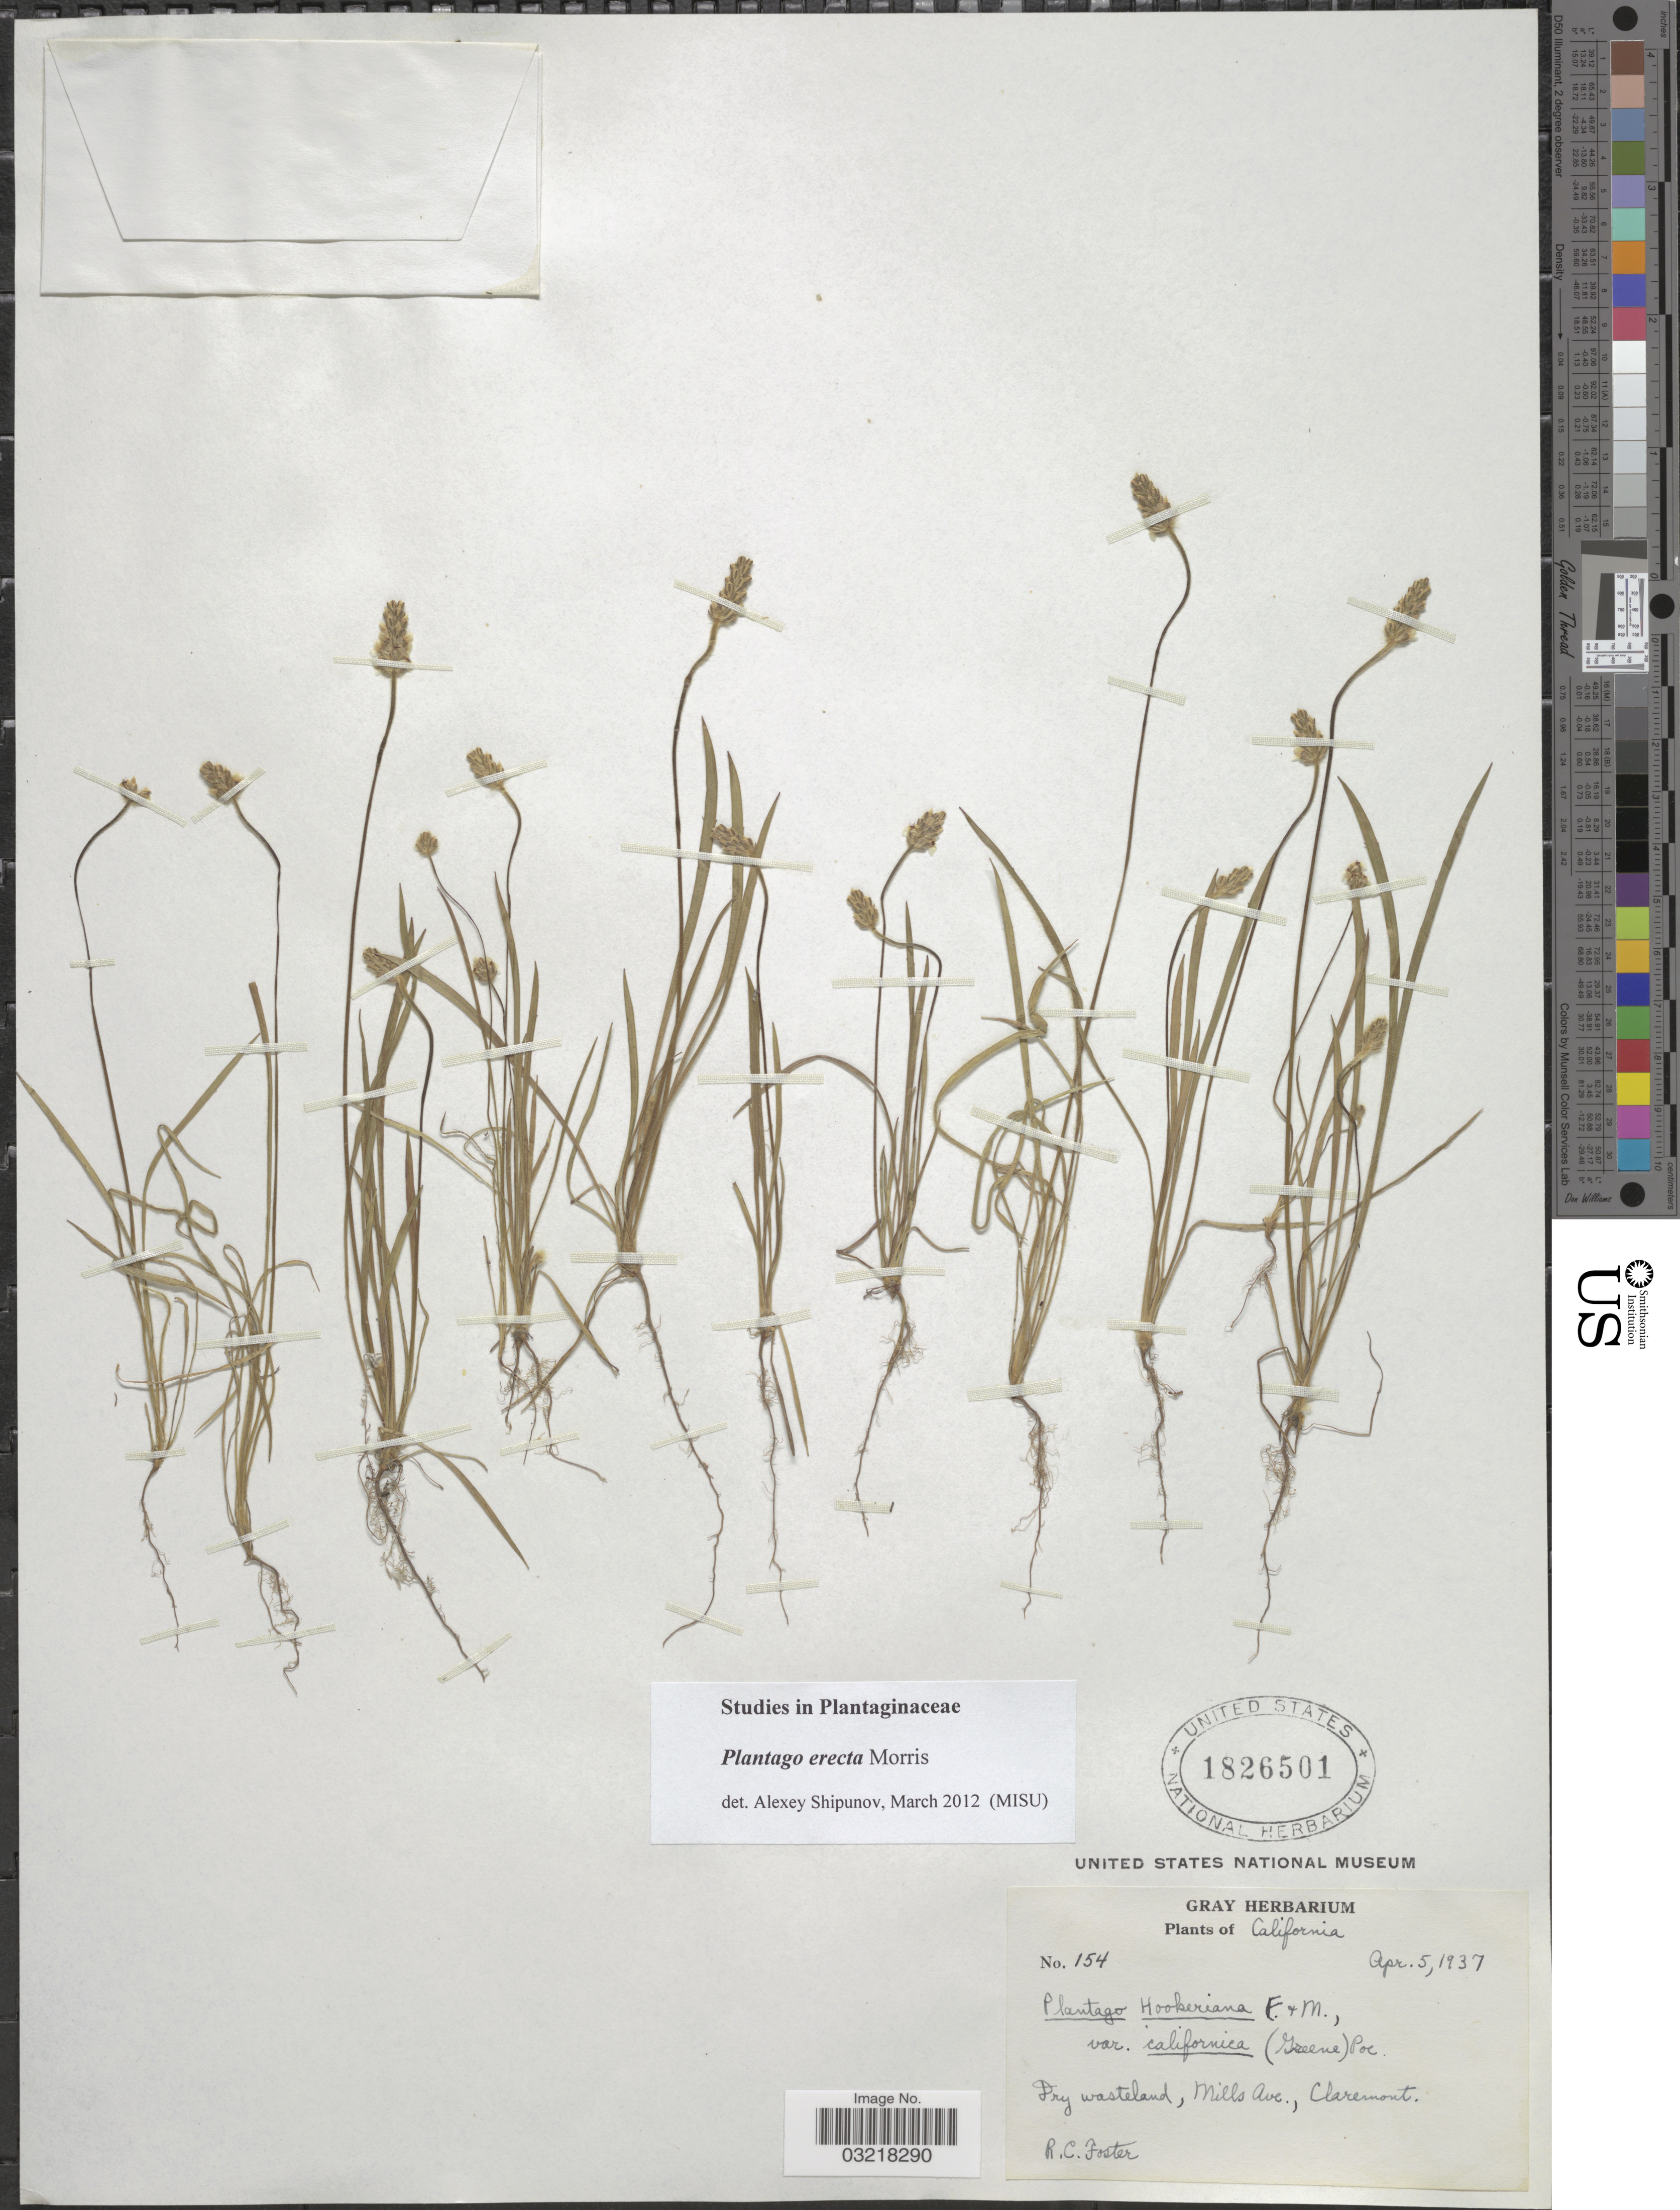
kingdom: Plantae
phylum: Tracheophyta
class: Magnoliopsida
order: Lamiales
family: Plantaginaceae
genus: Plantago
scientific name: Plantago erecta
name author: Morris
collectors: R. C. Foster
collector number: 154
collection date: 1937-04-05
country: United States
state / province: California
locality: Dry wasteland, Mills Ave., Claremont.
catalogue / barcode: US 1826501